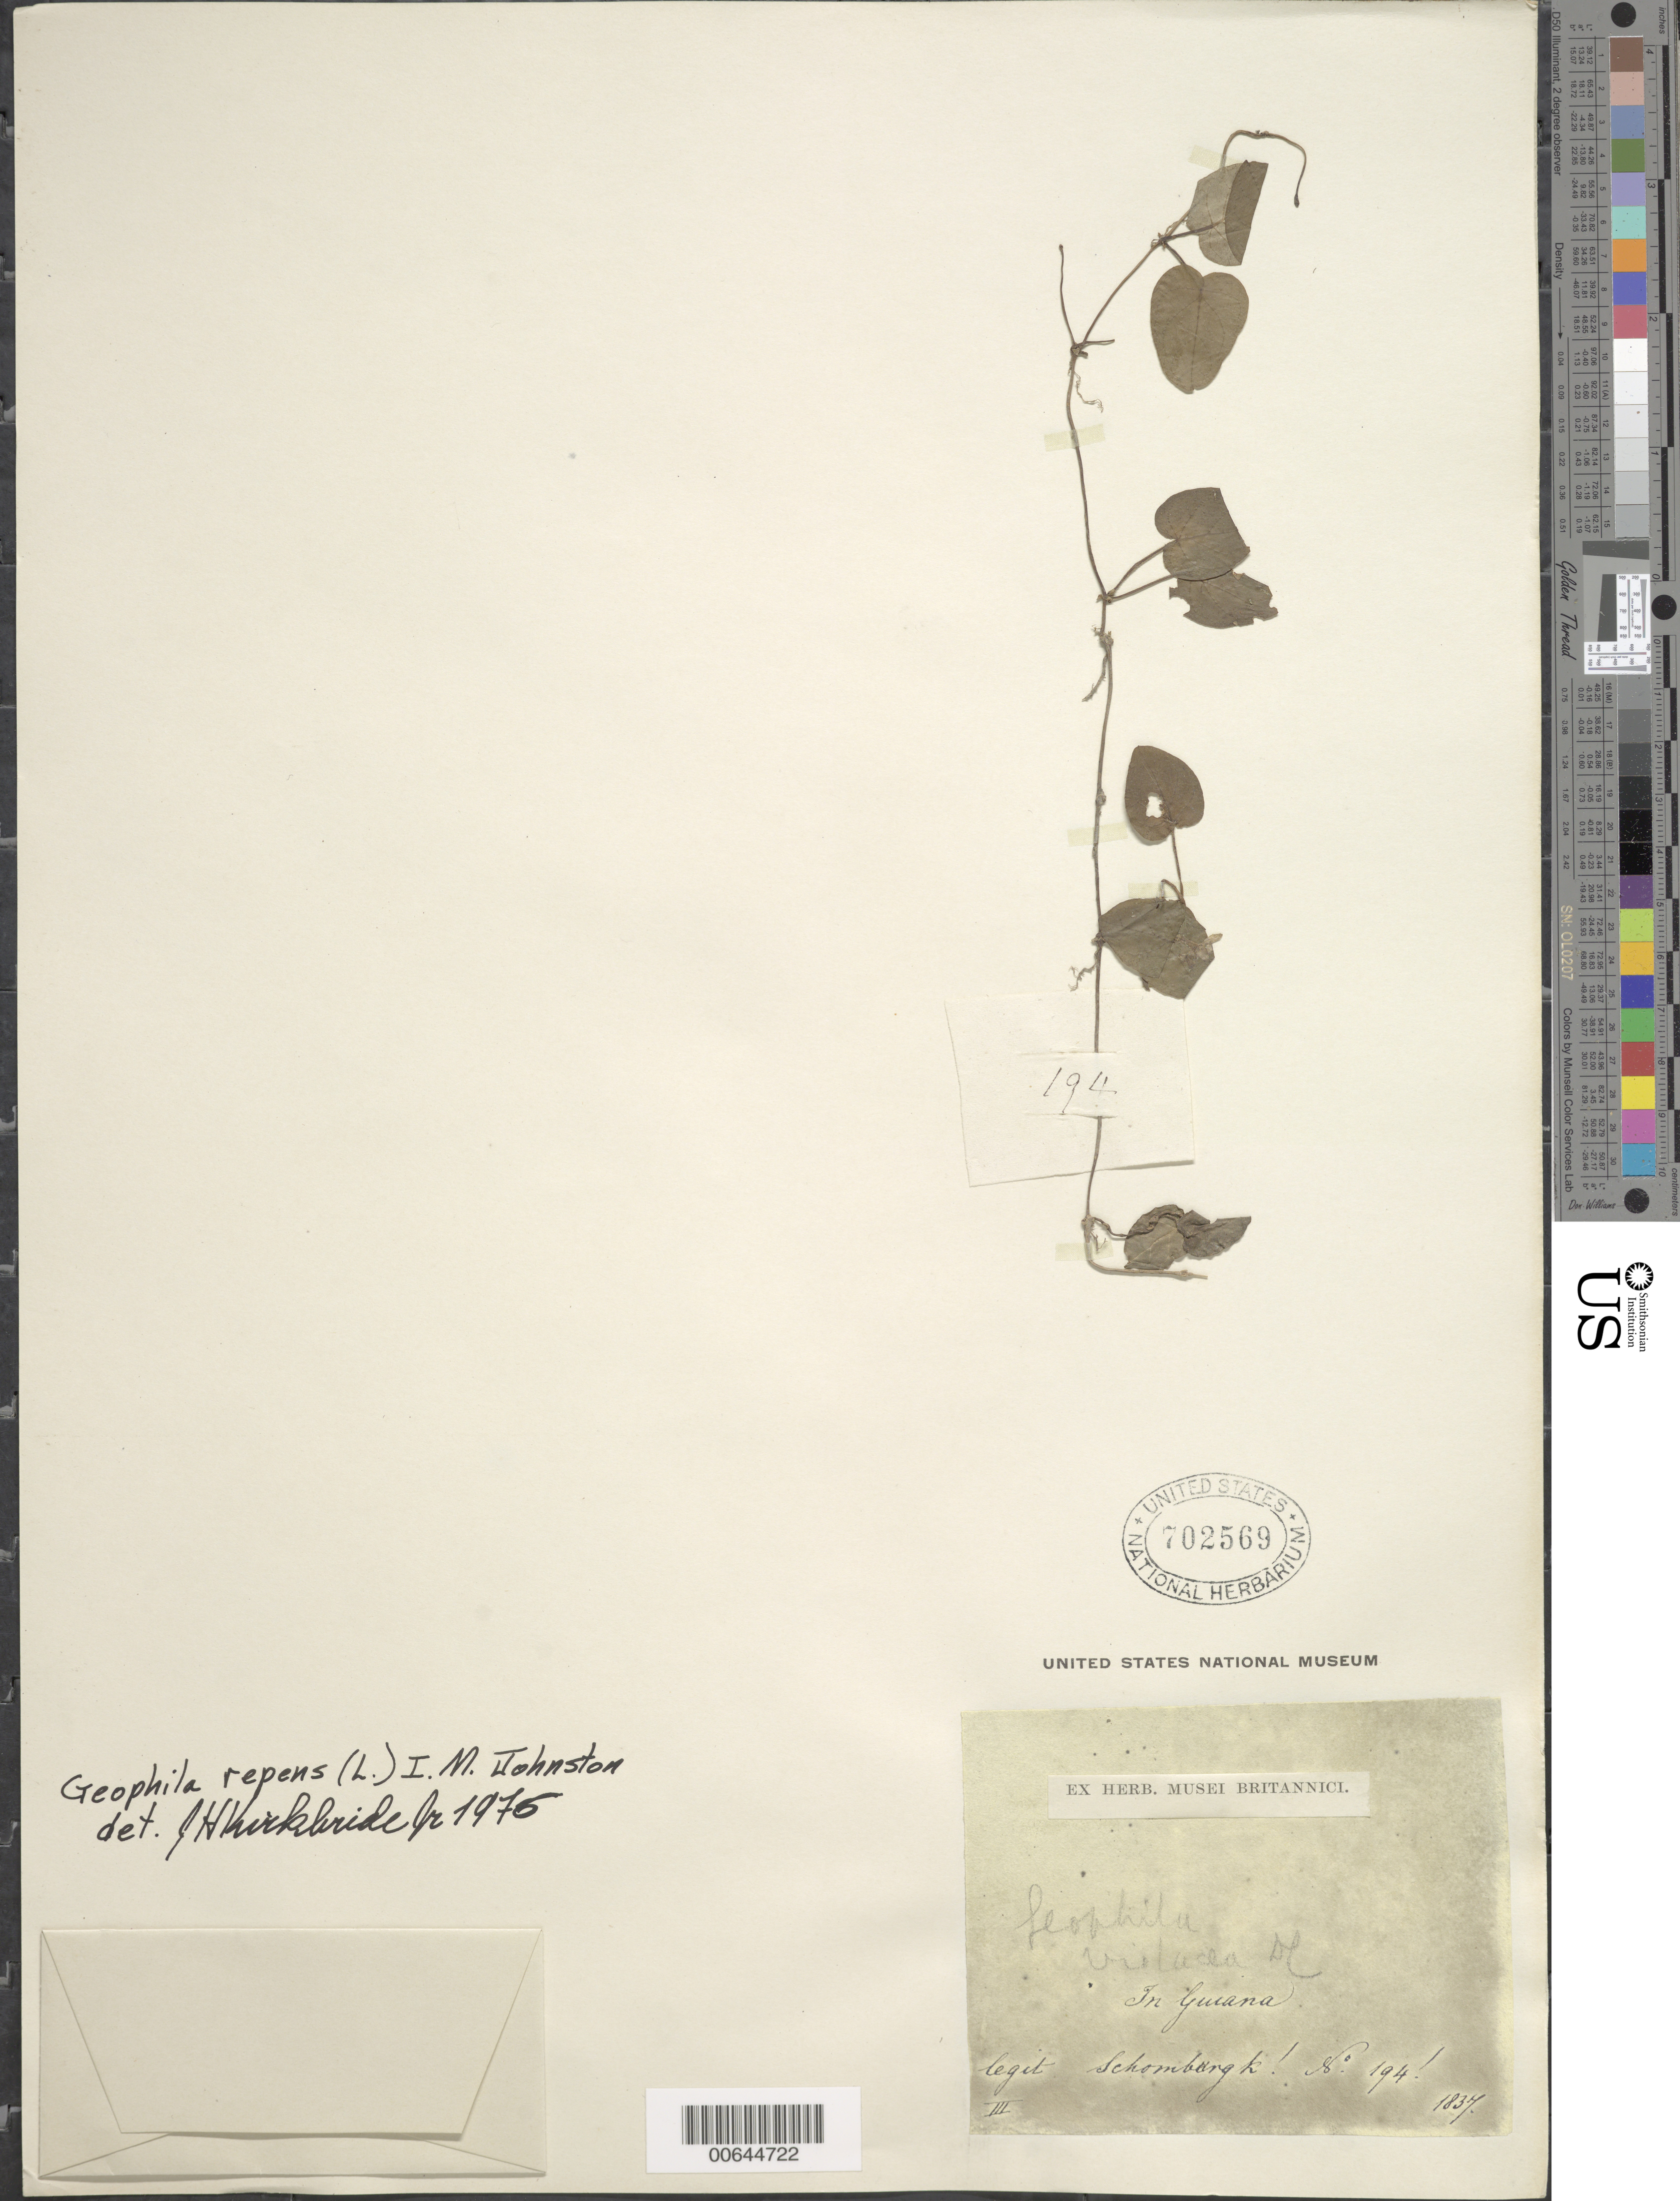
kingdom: Plantae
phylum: Tracheophyta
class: Magnoliopsida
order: Gentianales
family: Rubiaceae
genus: Geophila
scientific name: Geophila repens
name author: (L.) I.M. Johnst.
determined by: Kirkbride, J. H.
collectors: R. H. Schomburgk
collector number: I 194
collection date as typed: March 1837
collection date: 1837-03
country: Guyana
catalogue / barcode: US 702569